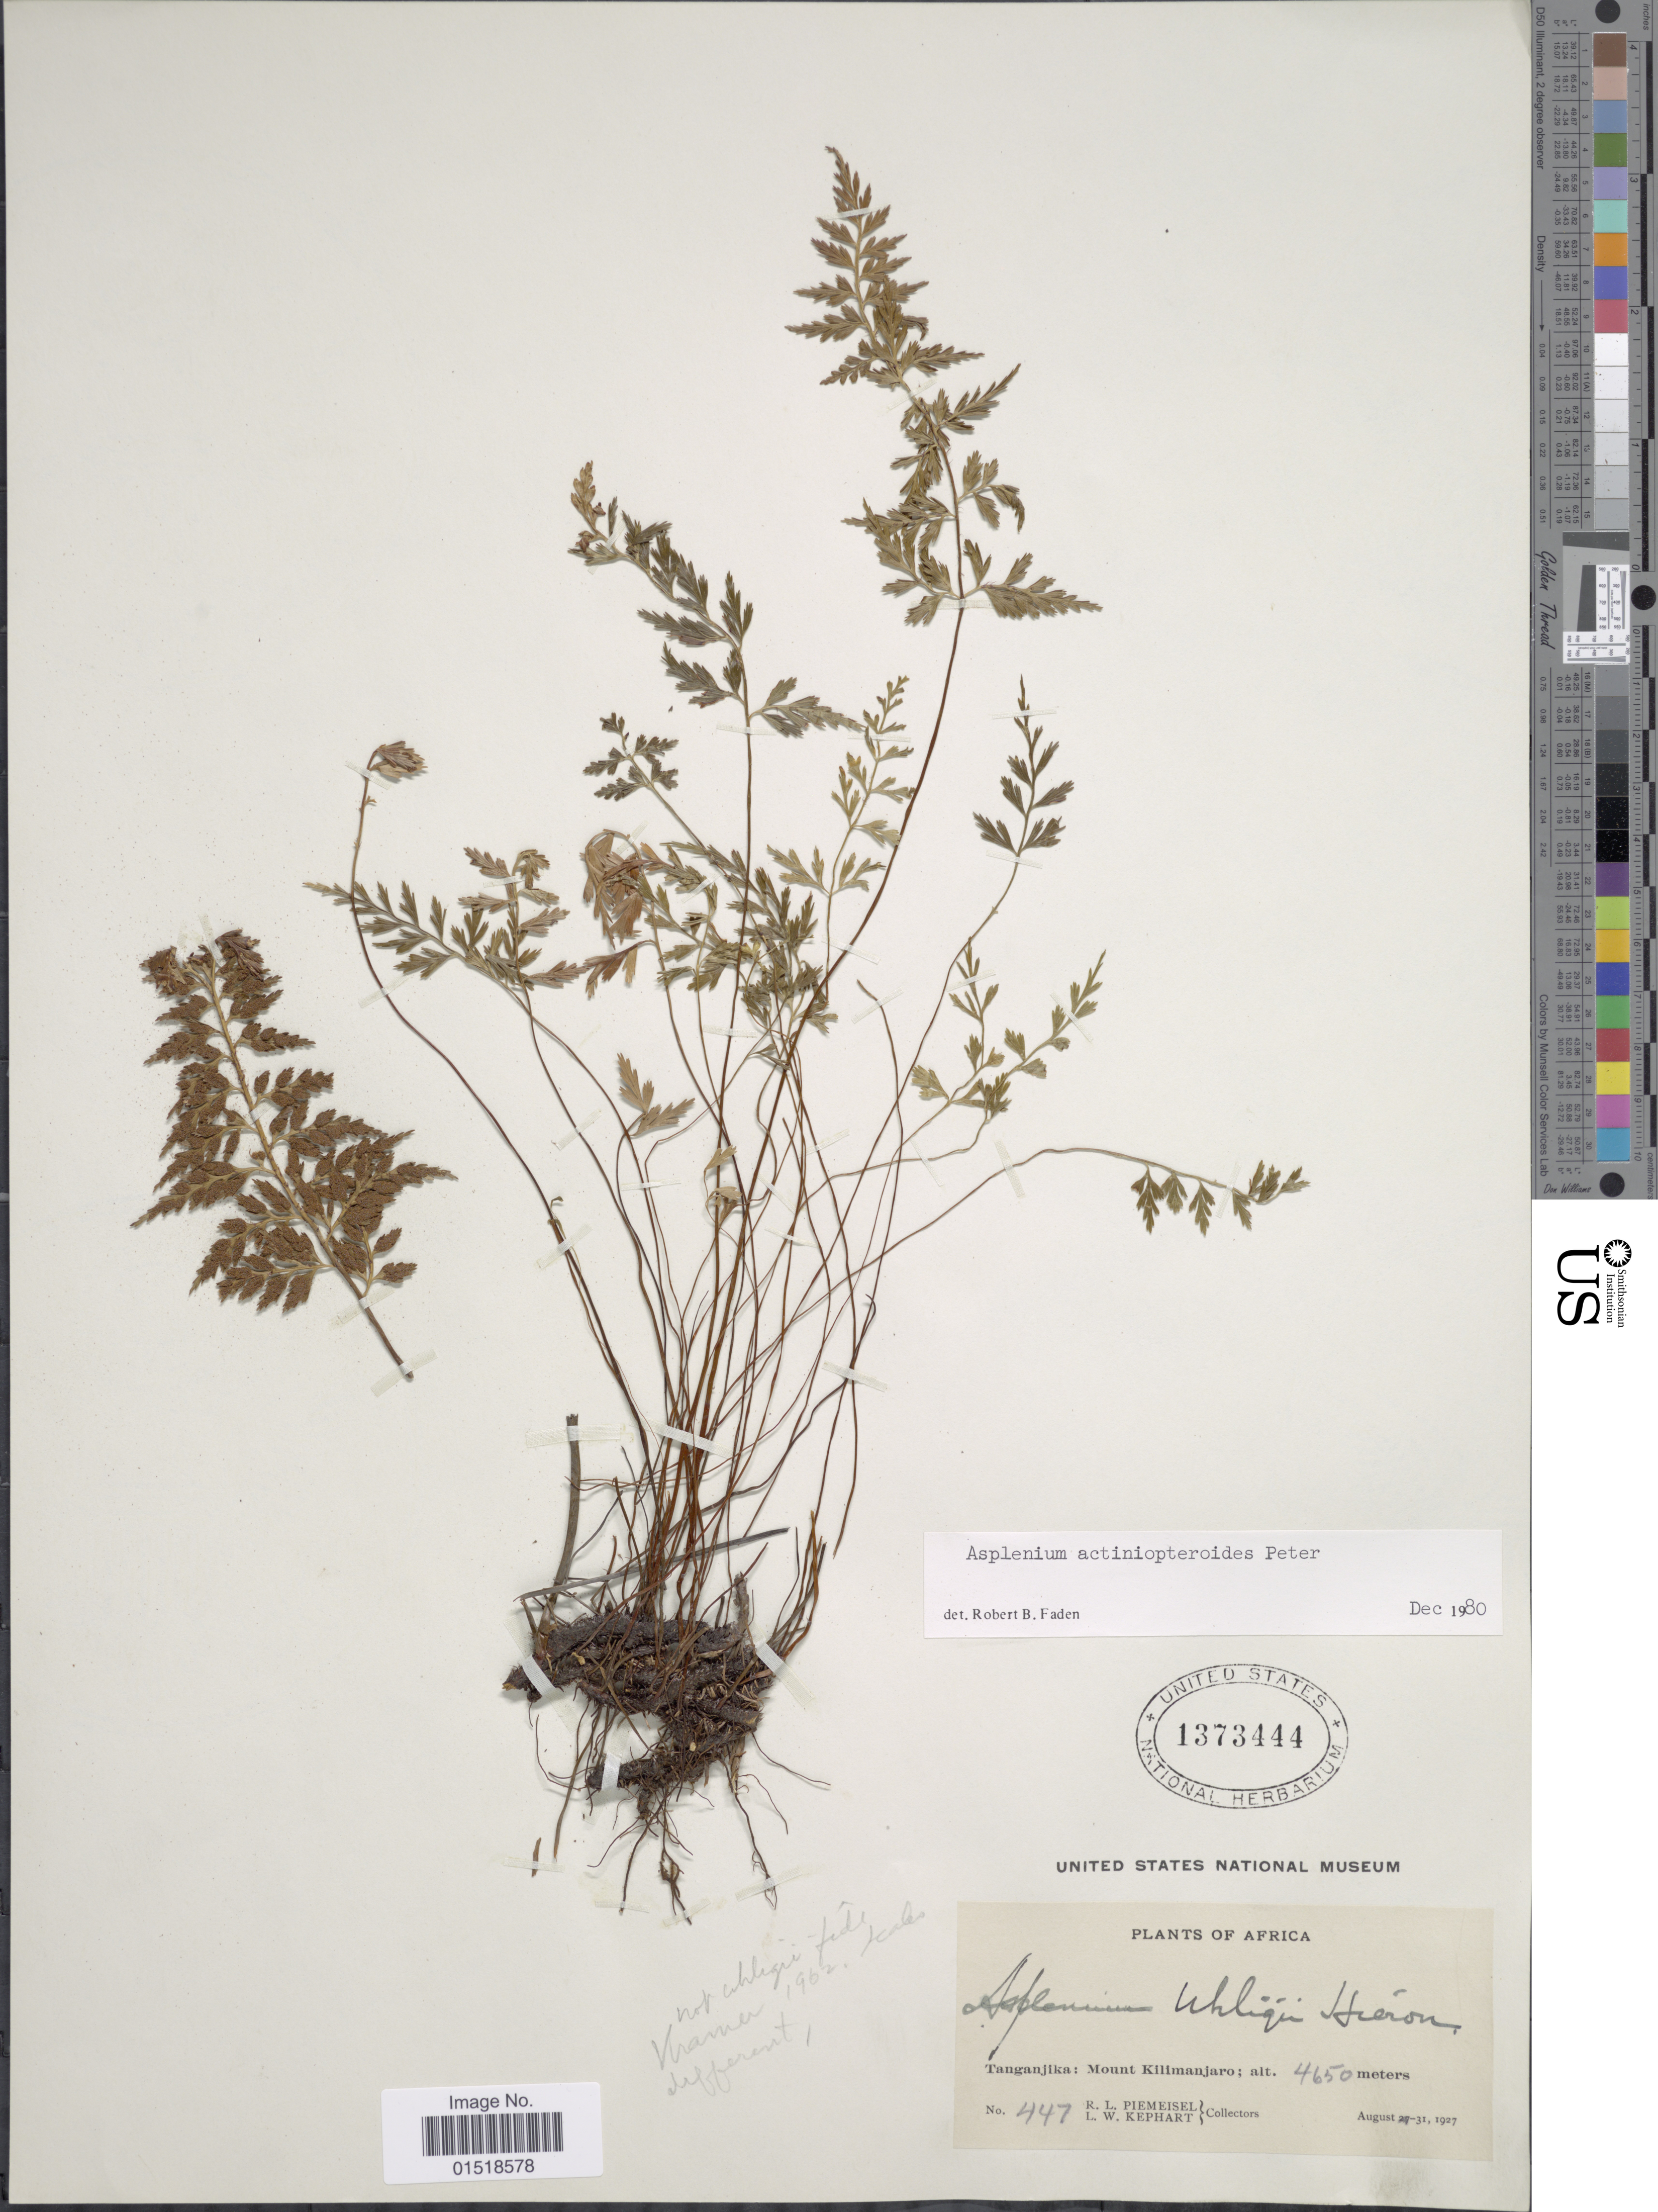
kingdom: Plantae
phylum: Tracheophyta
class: Polypodiopsida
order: Polypodiales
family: Aspleniaceae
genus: Asplenium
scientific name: Asplenium actiniopteroides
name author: Peter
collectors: R. L. Piemeisel & L. W. Kephart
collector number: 447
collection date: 1927-08-31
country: Tanzania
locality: Africa. Tanganjika: Mount Kilimanjaro.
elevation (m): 4650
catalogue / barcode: US 1373444